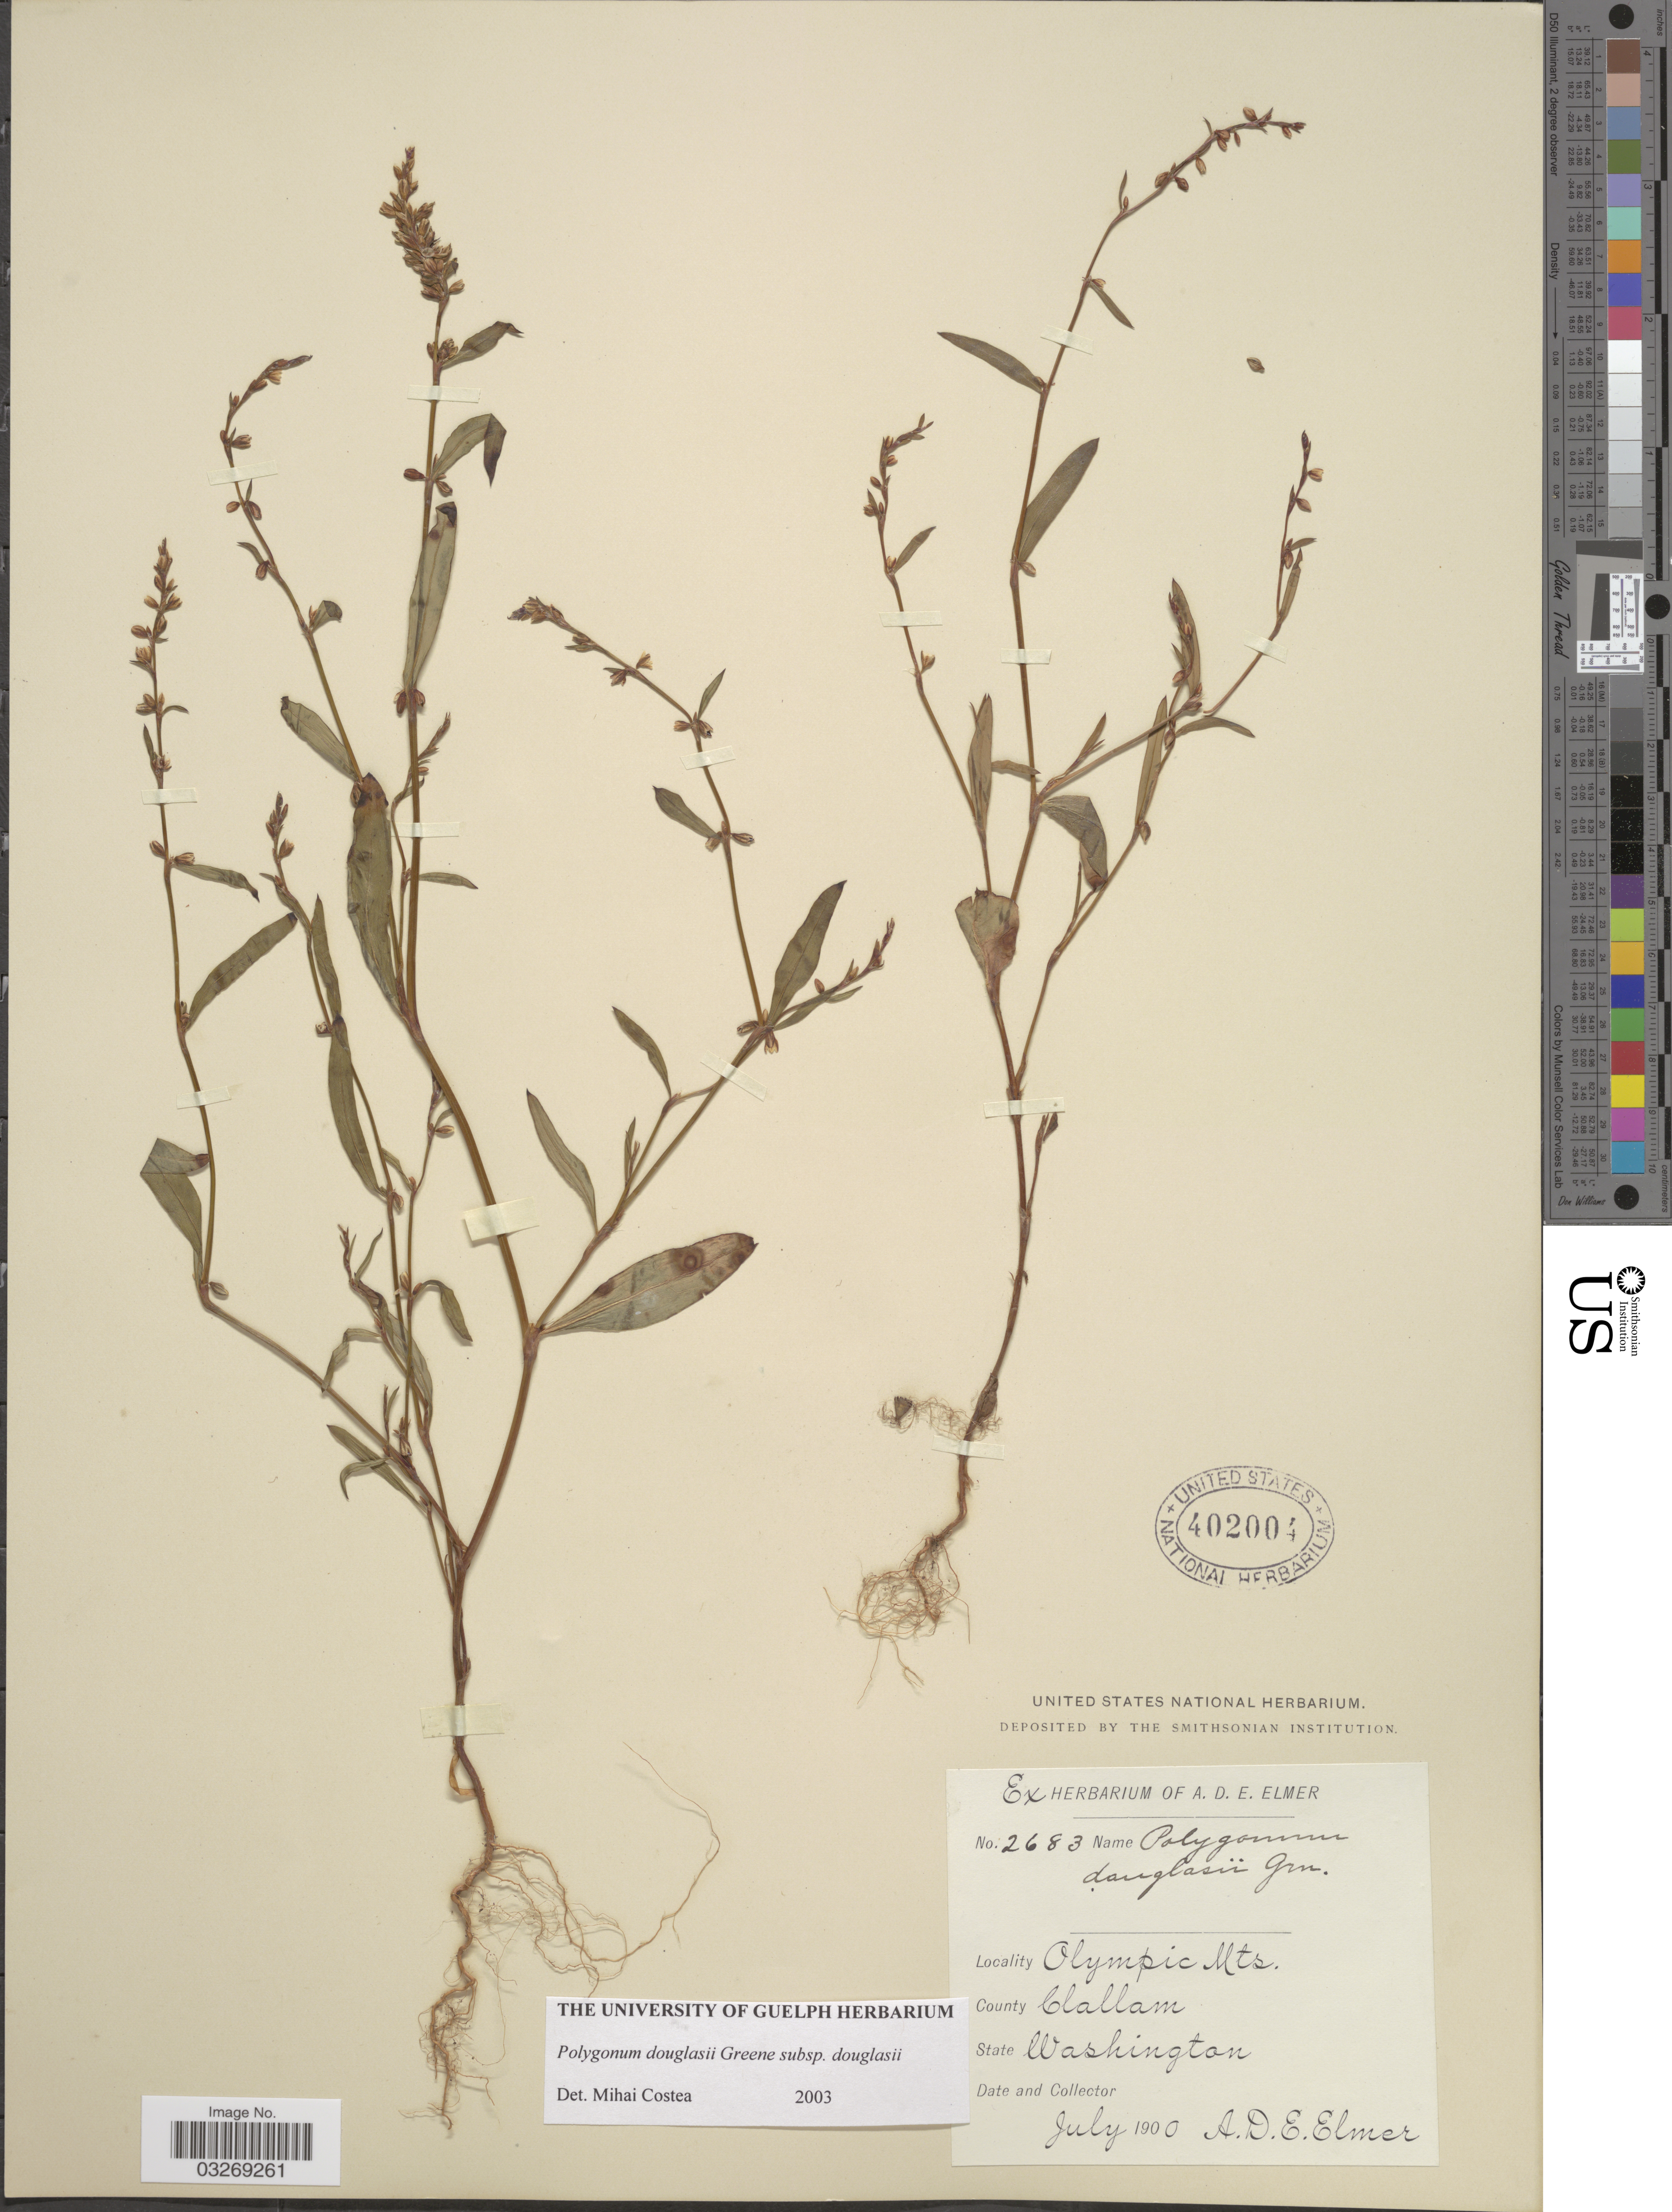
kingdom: Plantae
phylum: Tracheophyta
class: Magnoliopsida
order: Caryophyllales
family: Polygonaceae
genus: Polygonum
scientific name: Polygonum douglasii subsp. douglasii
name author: Greene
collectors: A. D. E. Elmer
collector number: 2683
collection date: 1900-07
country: United States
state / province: Washington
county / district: Clallam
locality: Olympic Mts. County Clallam.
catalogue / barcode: US 402004